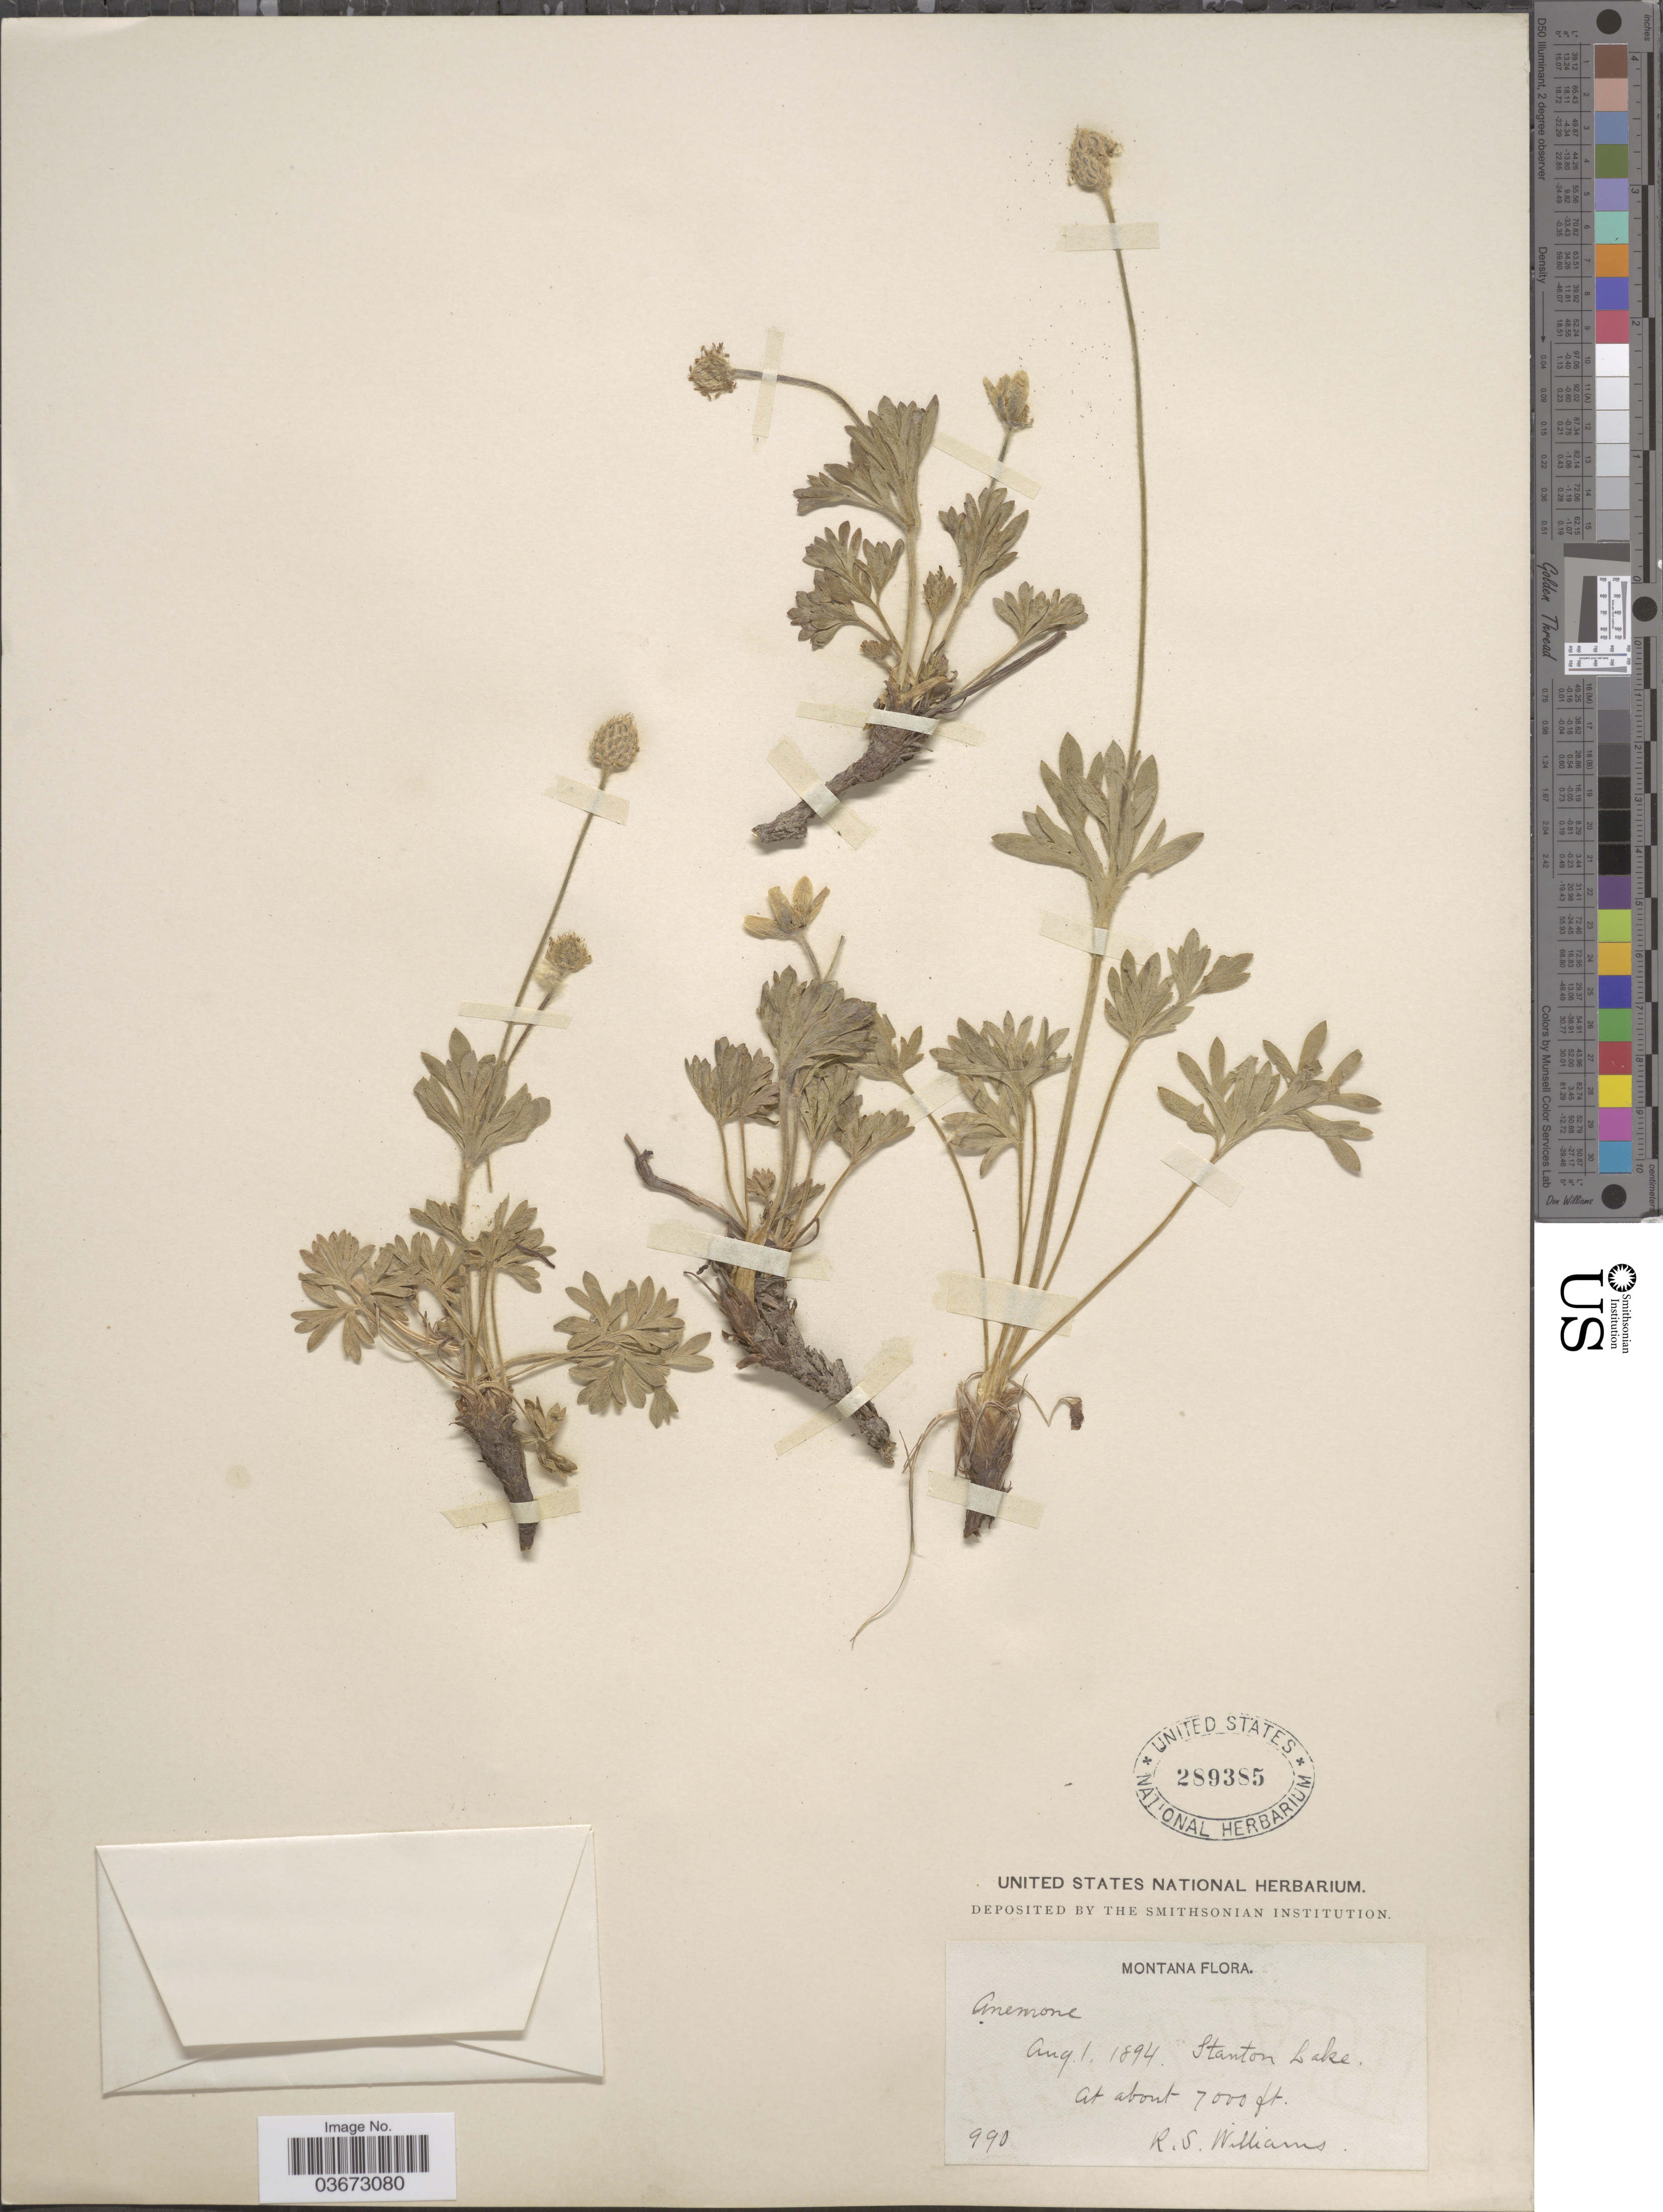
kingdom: Plantae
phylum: Tracheophyta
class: Magnoliopsida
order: Ranunculales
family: Ranunculaceae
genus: Anemone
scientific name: Anemone tetonensis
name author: Porter ex Britton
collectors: R. S. Williams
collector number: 990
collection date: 1894-08-01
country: United States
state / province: Montana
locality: Stanton Lake.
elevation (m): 2134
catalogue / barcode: US 289385